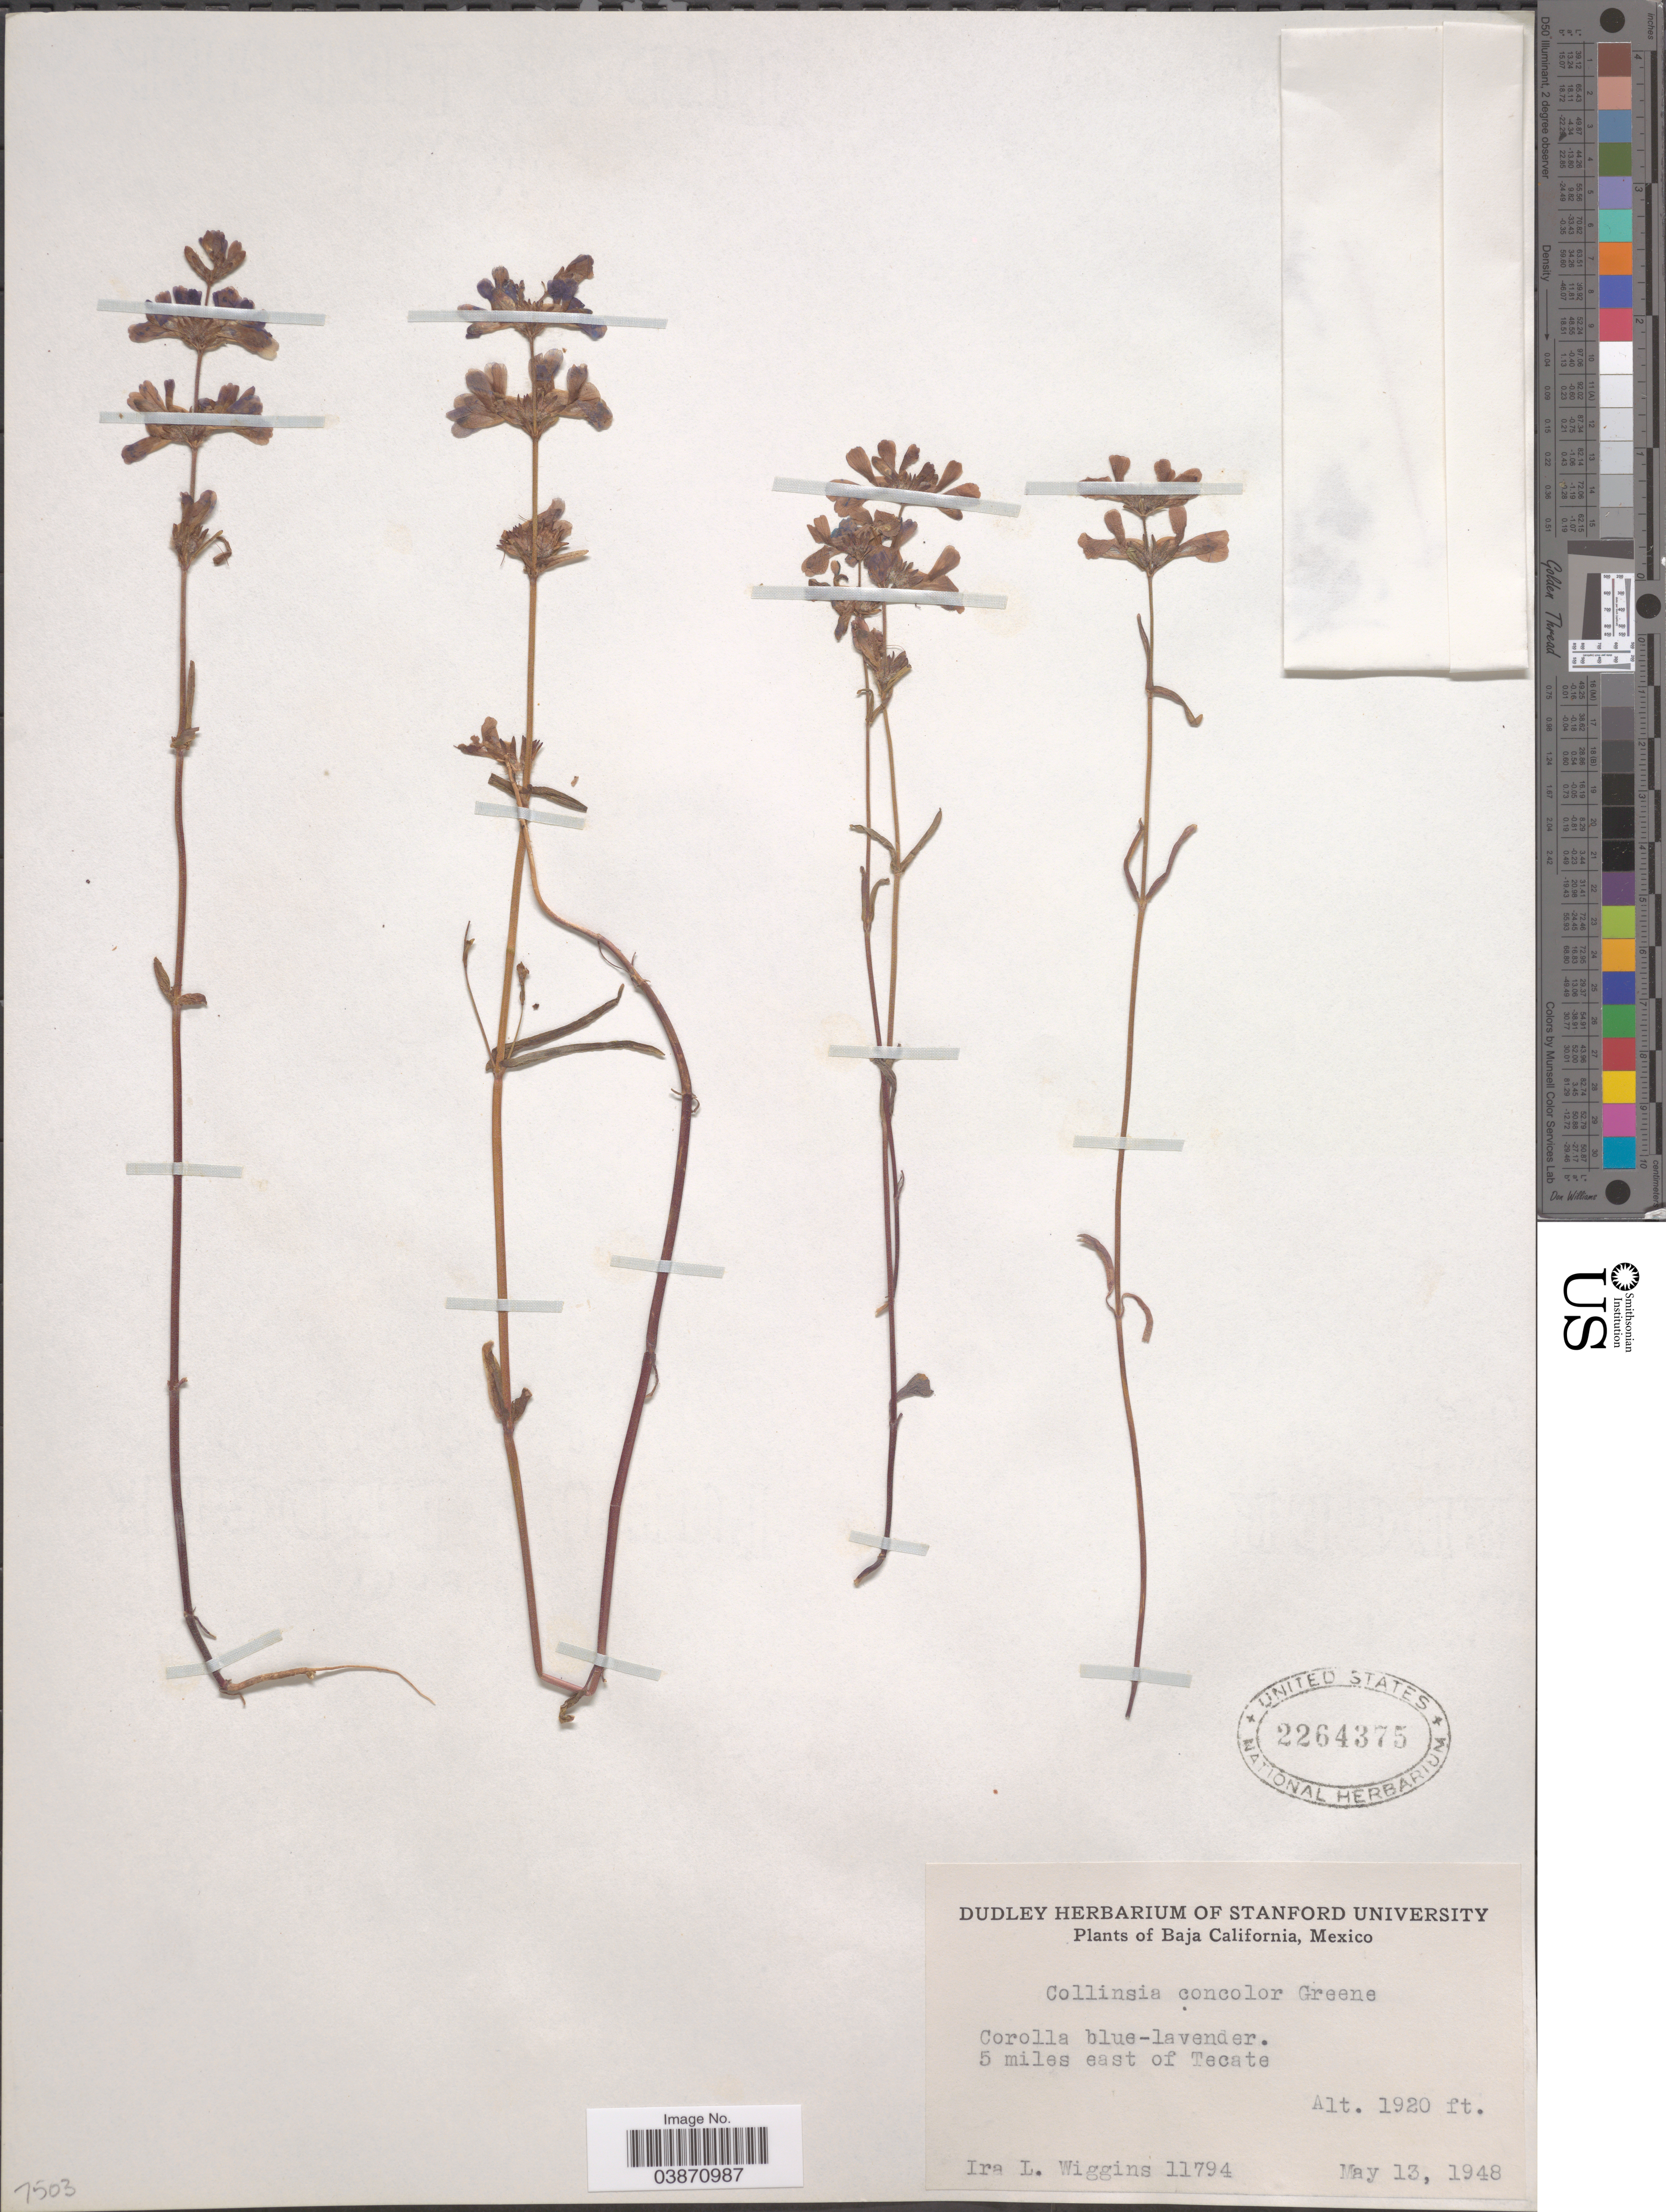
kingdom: Plantae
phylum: Tracheophyta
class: Magnoliopsida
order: Lamiales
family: Plantaginaceae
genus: Collinsia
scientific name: Collinsia concolor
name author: Greene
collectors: I. L. Wiggins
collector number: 11794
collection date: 1948-05-13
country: Mexico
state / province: Baja California Norte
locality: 5 miles east of Tecate.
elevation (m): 585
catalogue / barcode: US 2264375